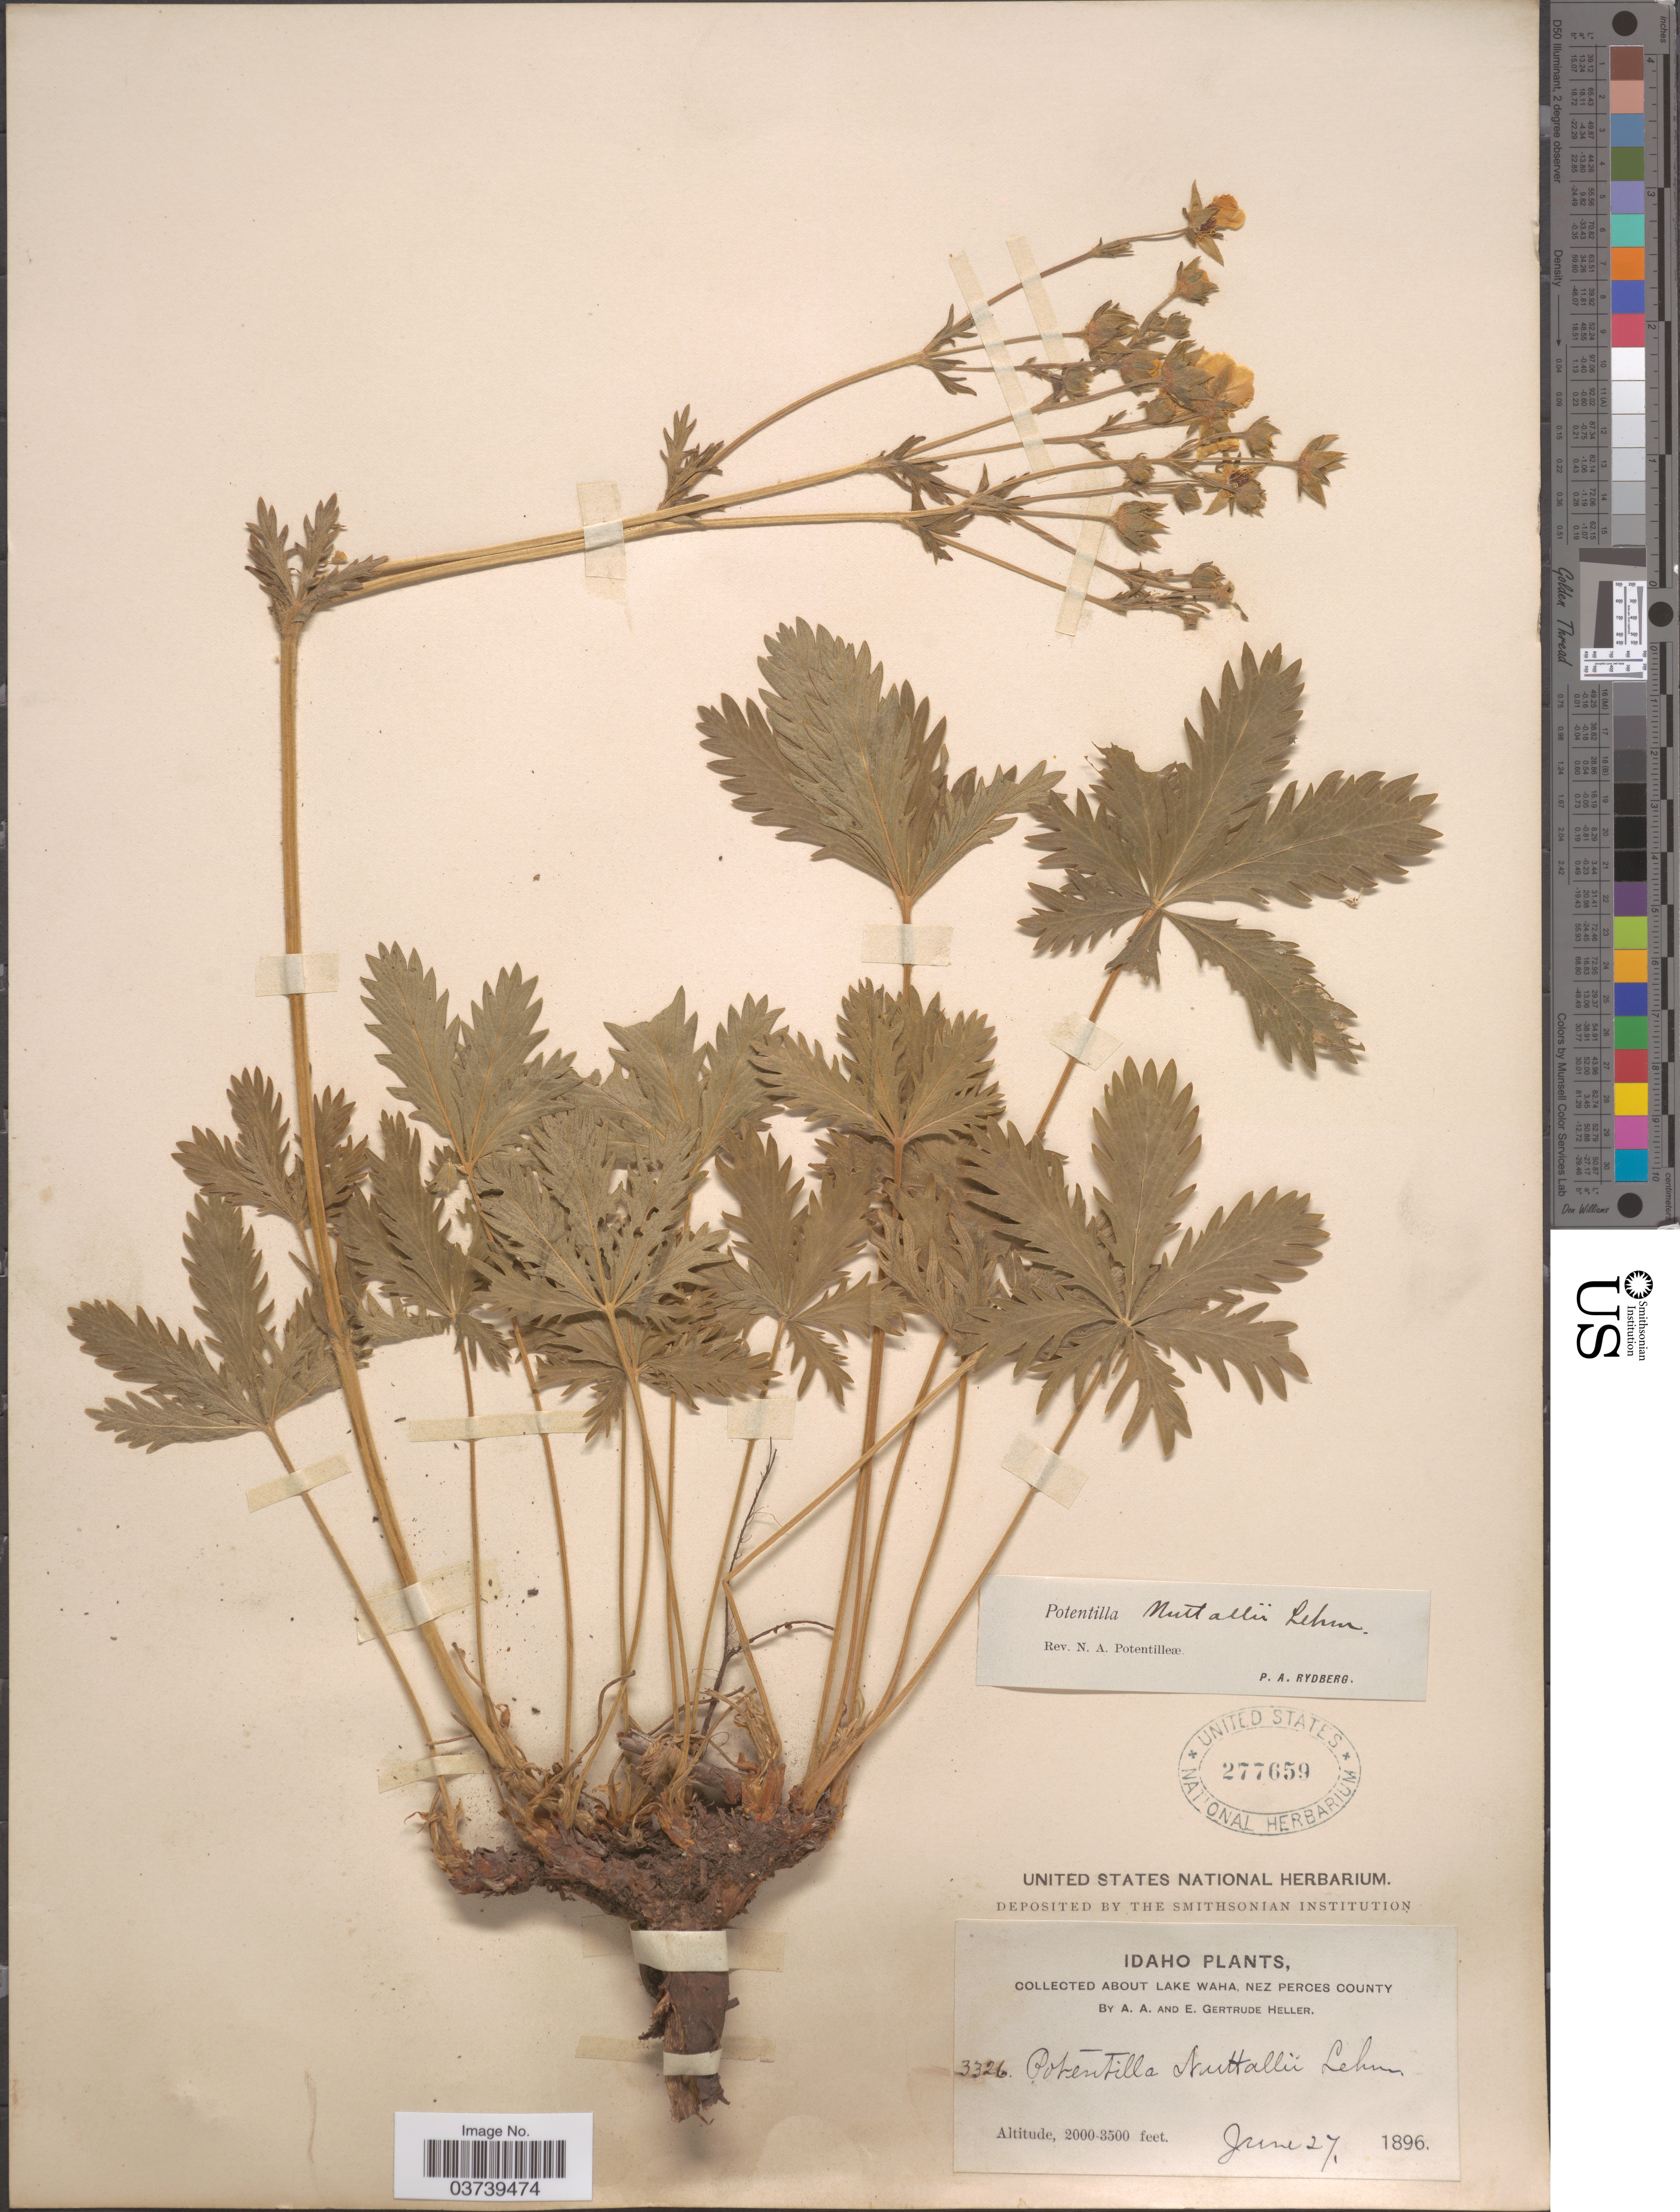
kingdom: Plantae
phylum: Tracheophyta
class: Magnoliopsida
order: Rosales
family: Rosaceae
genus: Potentilla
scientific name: Potentilla gracilis var. fastigiata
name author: (Nutt.) S. Watson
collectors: A. A. Heller & E. Gertrude Heller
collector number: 3326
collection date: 1896-06-27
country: United States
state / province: Idaho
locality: Lake Waha, Nez Perces County.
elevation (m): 610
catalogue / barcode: US 277659